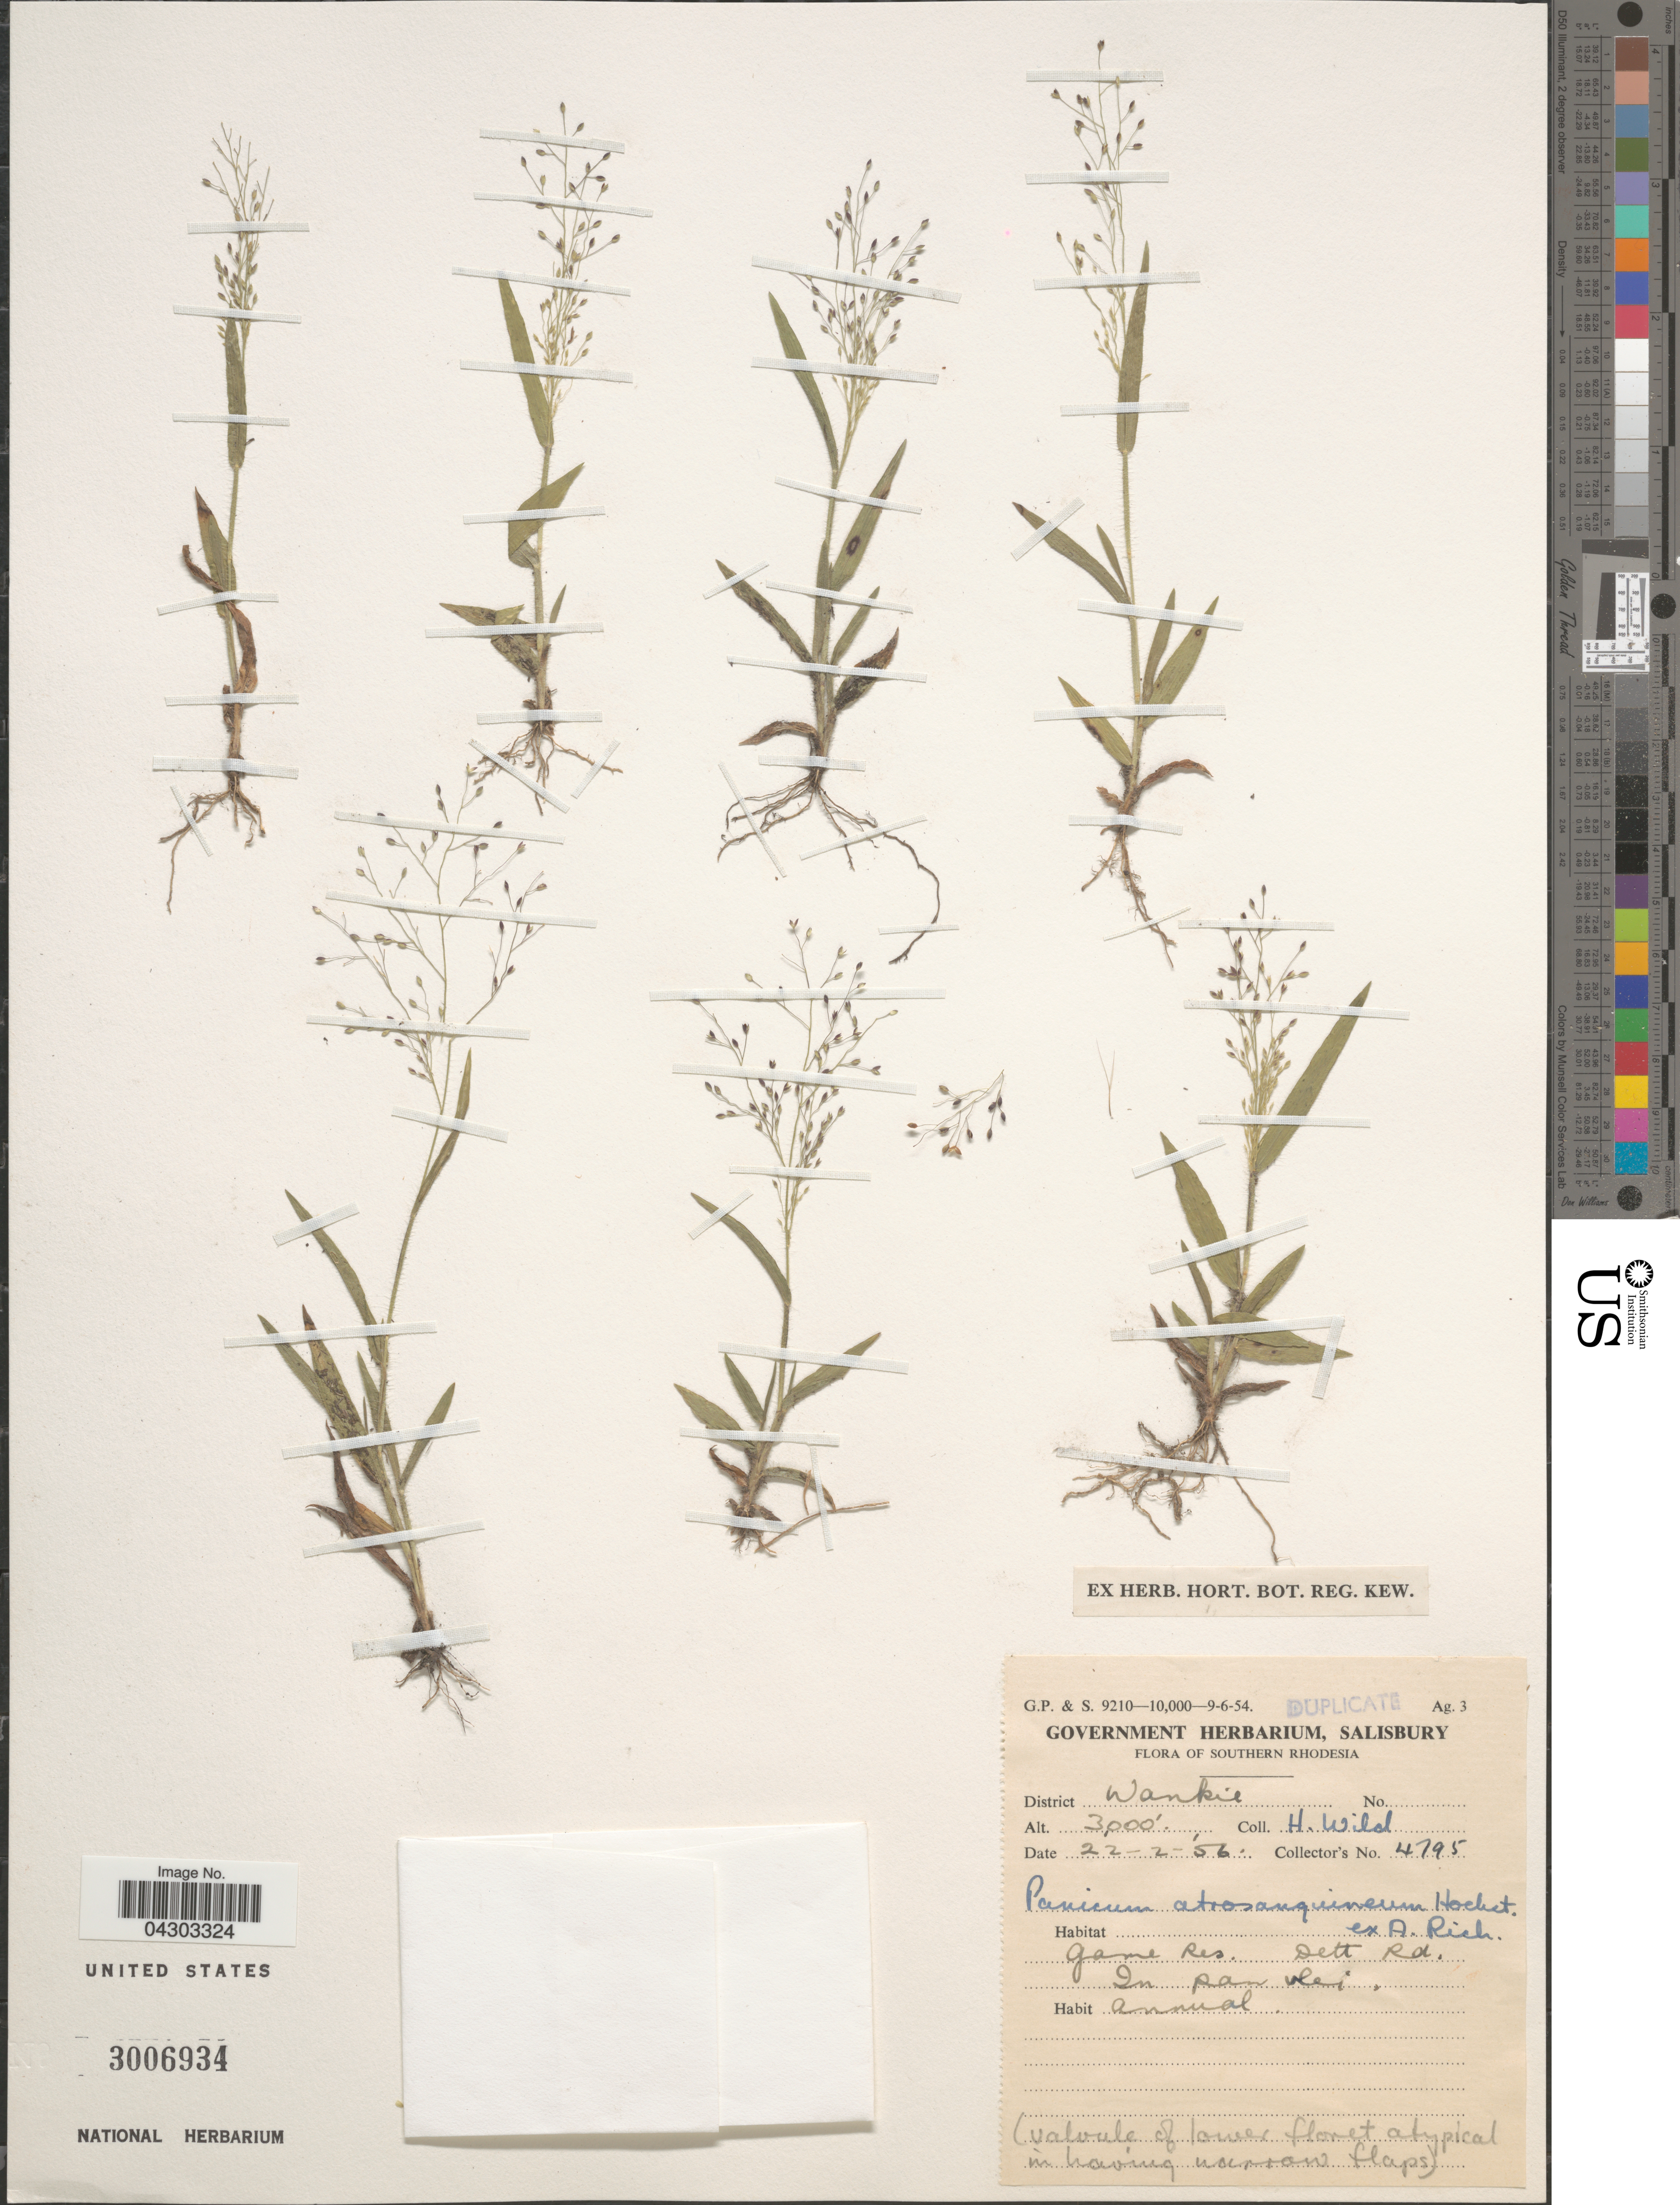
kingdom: Plantae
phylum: Tracheophyta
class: Liliopsida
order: Poales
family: Poaceae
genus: Panicum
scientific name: Panicum austroasiaticum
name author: Ohwi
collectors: H. Wild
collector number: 4795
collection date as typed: Transcribed d/m/y: 22/2/56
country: Zimbabwe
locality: Southern Rhodesia. District Wankie. Game Res. Dett Rd. In pan clei.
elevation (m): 914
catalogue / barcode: US 3006934